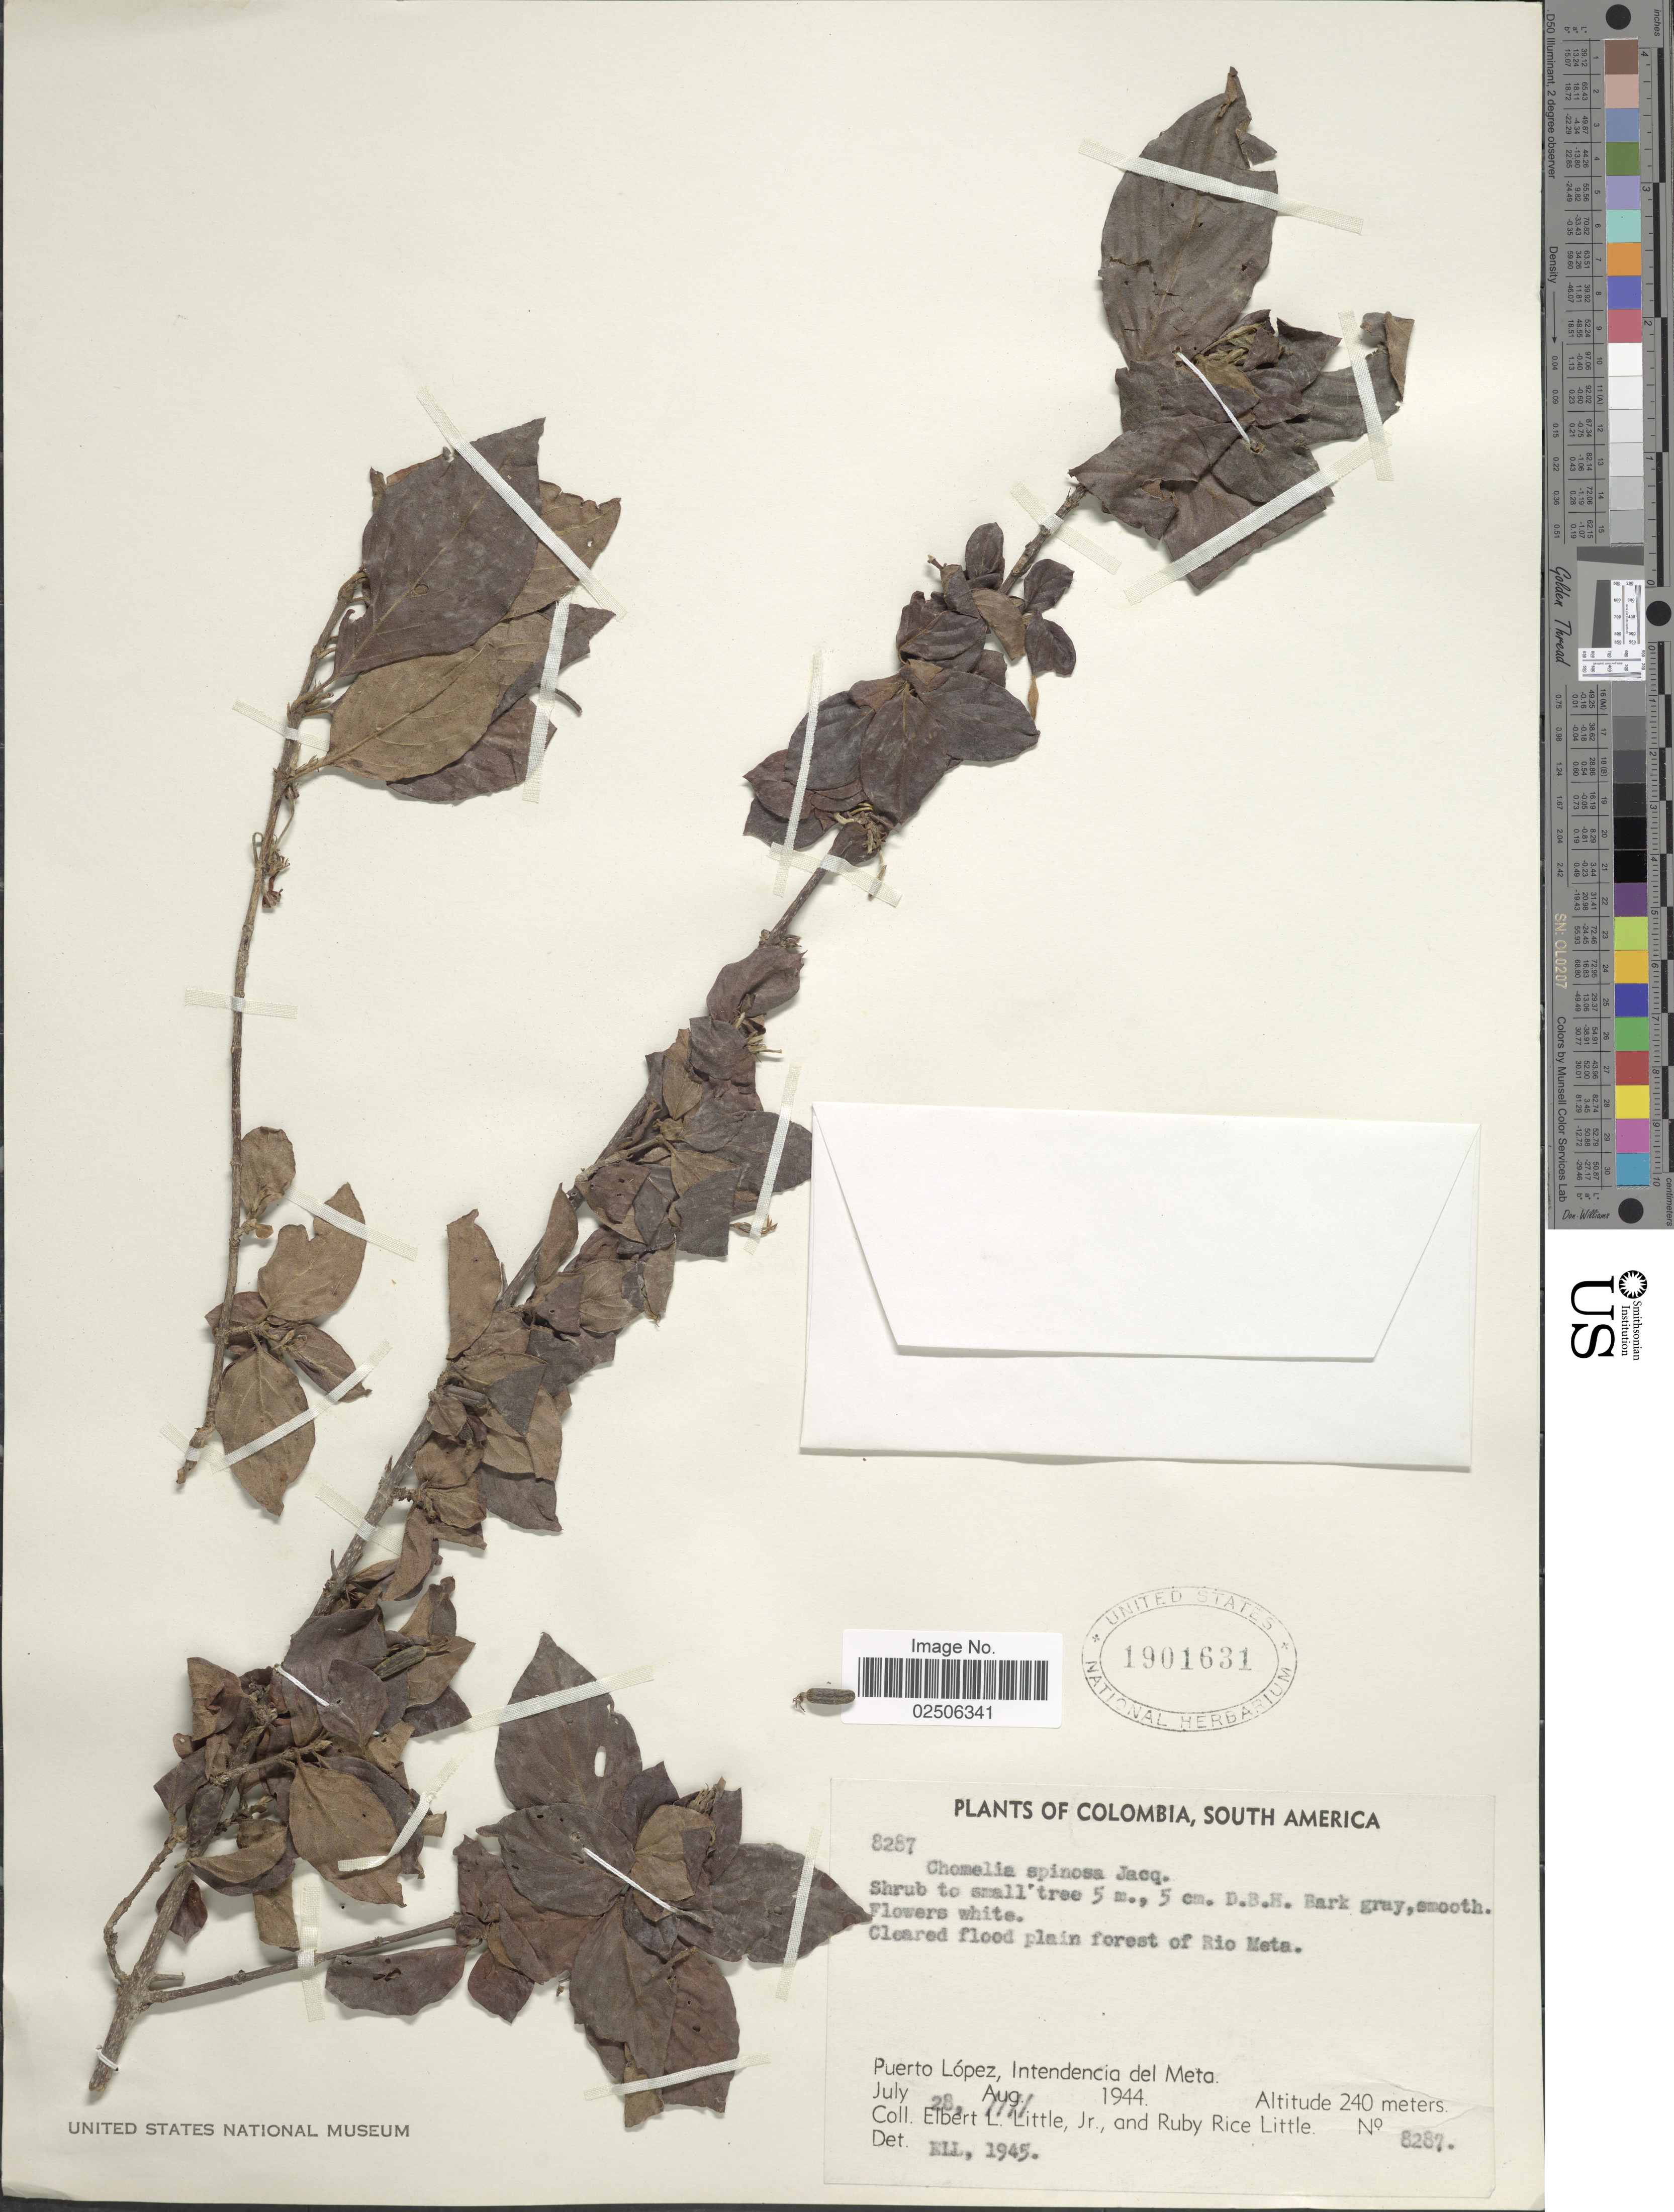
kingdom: Plantae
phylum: Tracheophyta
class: Magnoliopsida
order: Gentianales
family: Rubiaceae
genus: Chomelia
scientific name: Chomelia spinosa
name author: Jacq.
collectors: E. L. Little & R. R. Little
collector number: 8287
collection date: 1944-07-28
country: Colombia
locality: Cleared flood plain forest of Rio Meta, Puerto Lopez, Intendencia del Meta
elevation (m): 240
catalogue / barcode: US 1901631